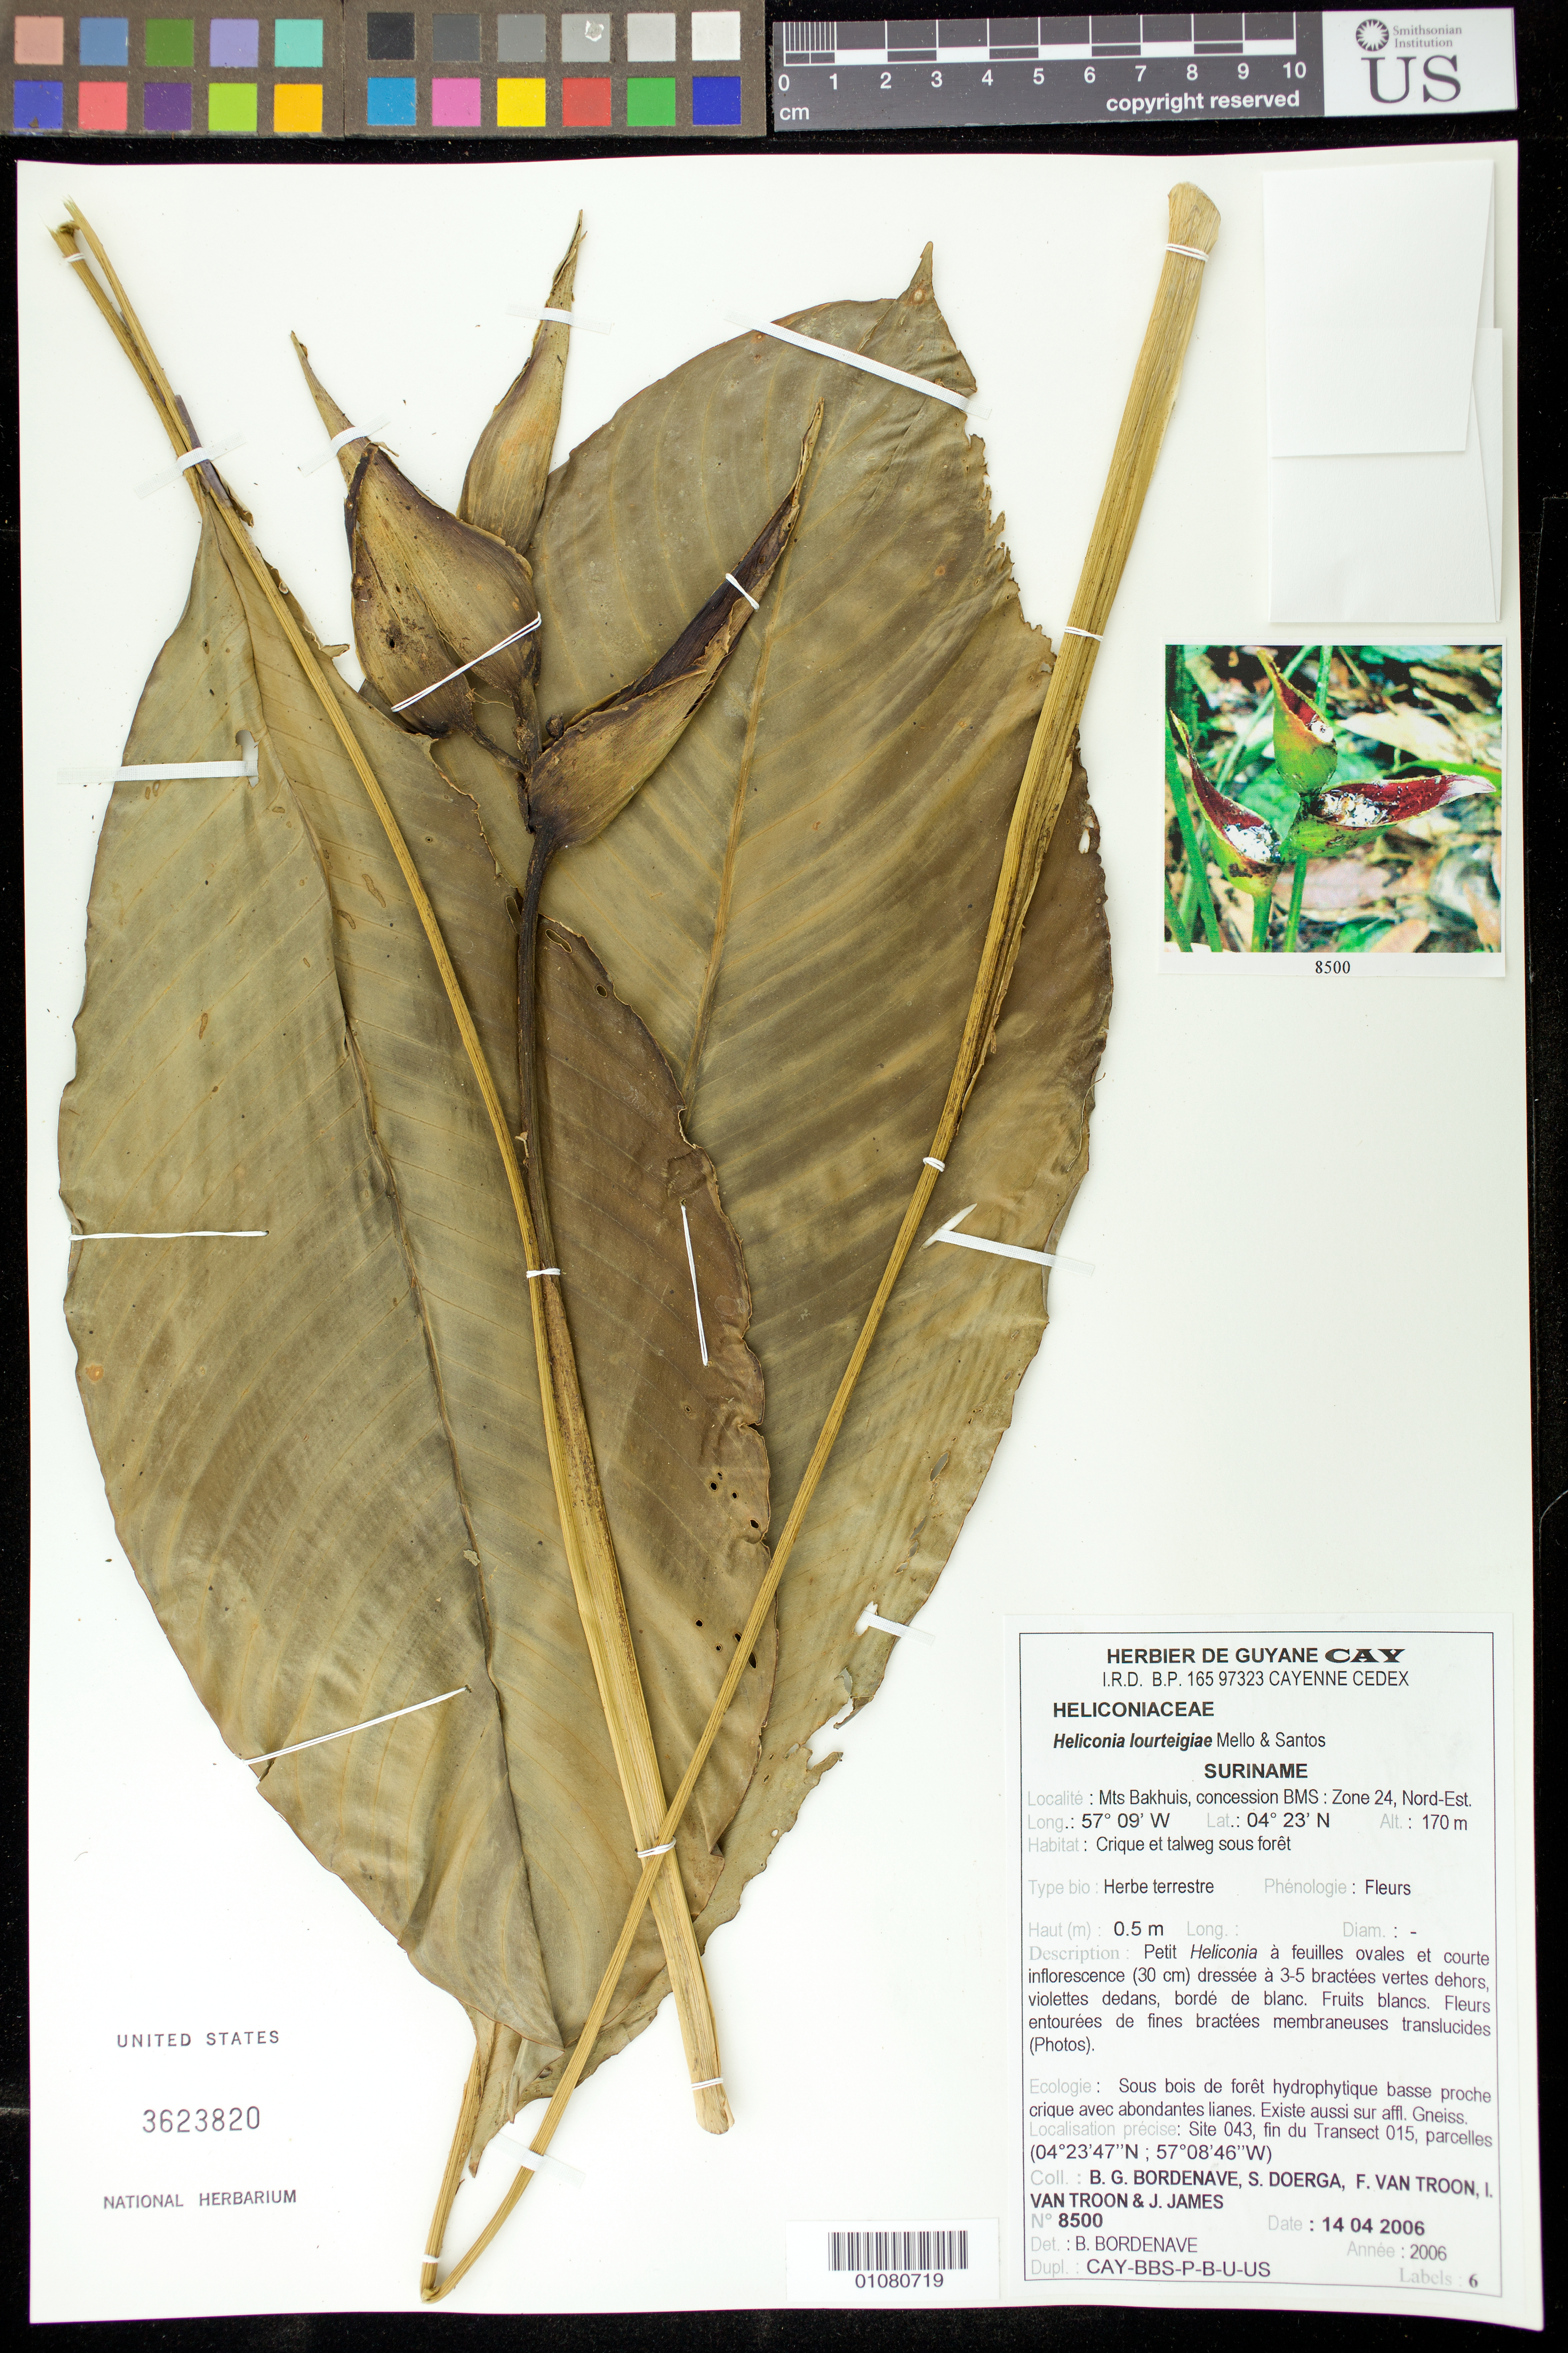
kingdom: Plantae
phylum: Tracheophyta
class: Liliopsida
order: Zingiberales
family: Heliconiaceae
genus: Heliconia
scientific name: Heliconia lourteigiae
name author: Emygdio & E. Santos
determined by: Bordenave, B.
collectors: B. Bordenave, S. Doerga, F. Van Troon, I. van Troon & J. James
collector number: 8500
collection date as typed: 14-Apr-06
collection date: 2006-04-14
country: Suriname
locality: Mts. Bakhuis, concession BMS: zone 24, nord-est. Site 43, fin du Transect 15, parcelles (4º23'47"N; 57º08'46"W)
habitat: Crique et talweg sous forêt . Sous bois de forêt hydrophytique basse proche crique ave abondantes lianes. Existe aussi sur affl. Gneiss.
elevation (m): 170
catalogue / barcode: US 3623820